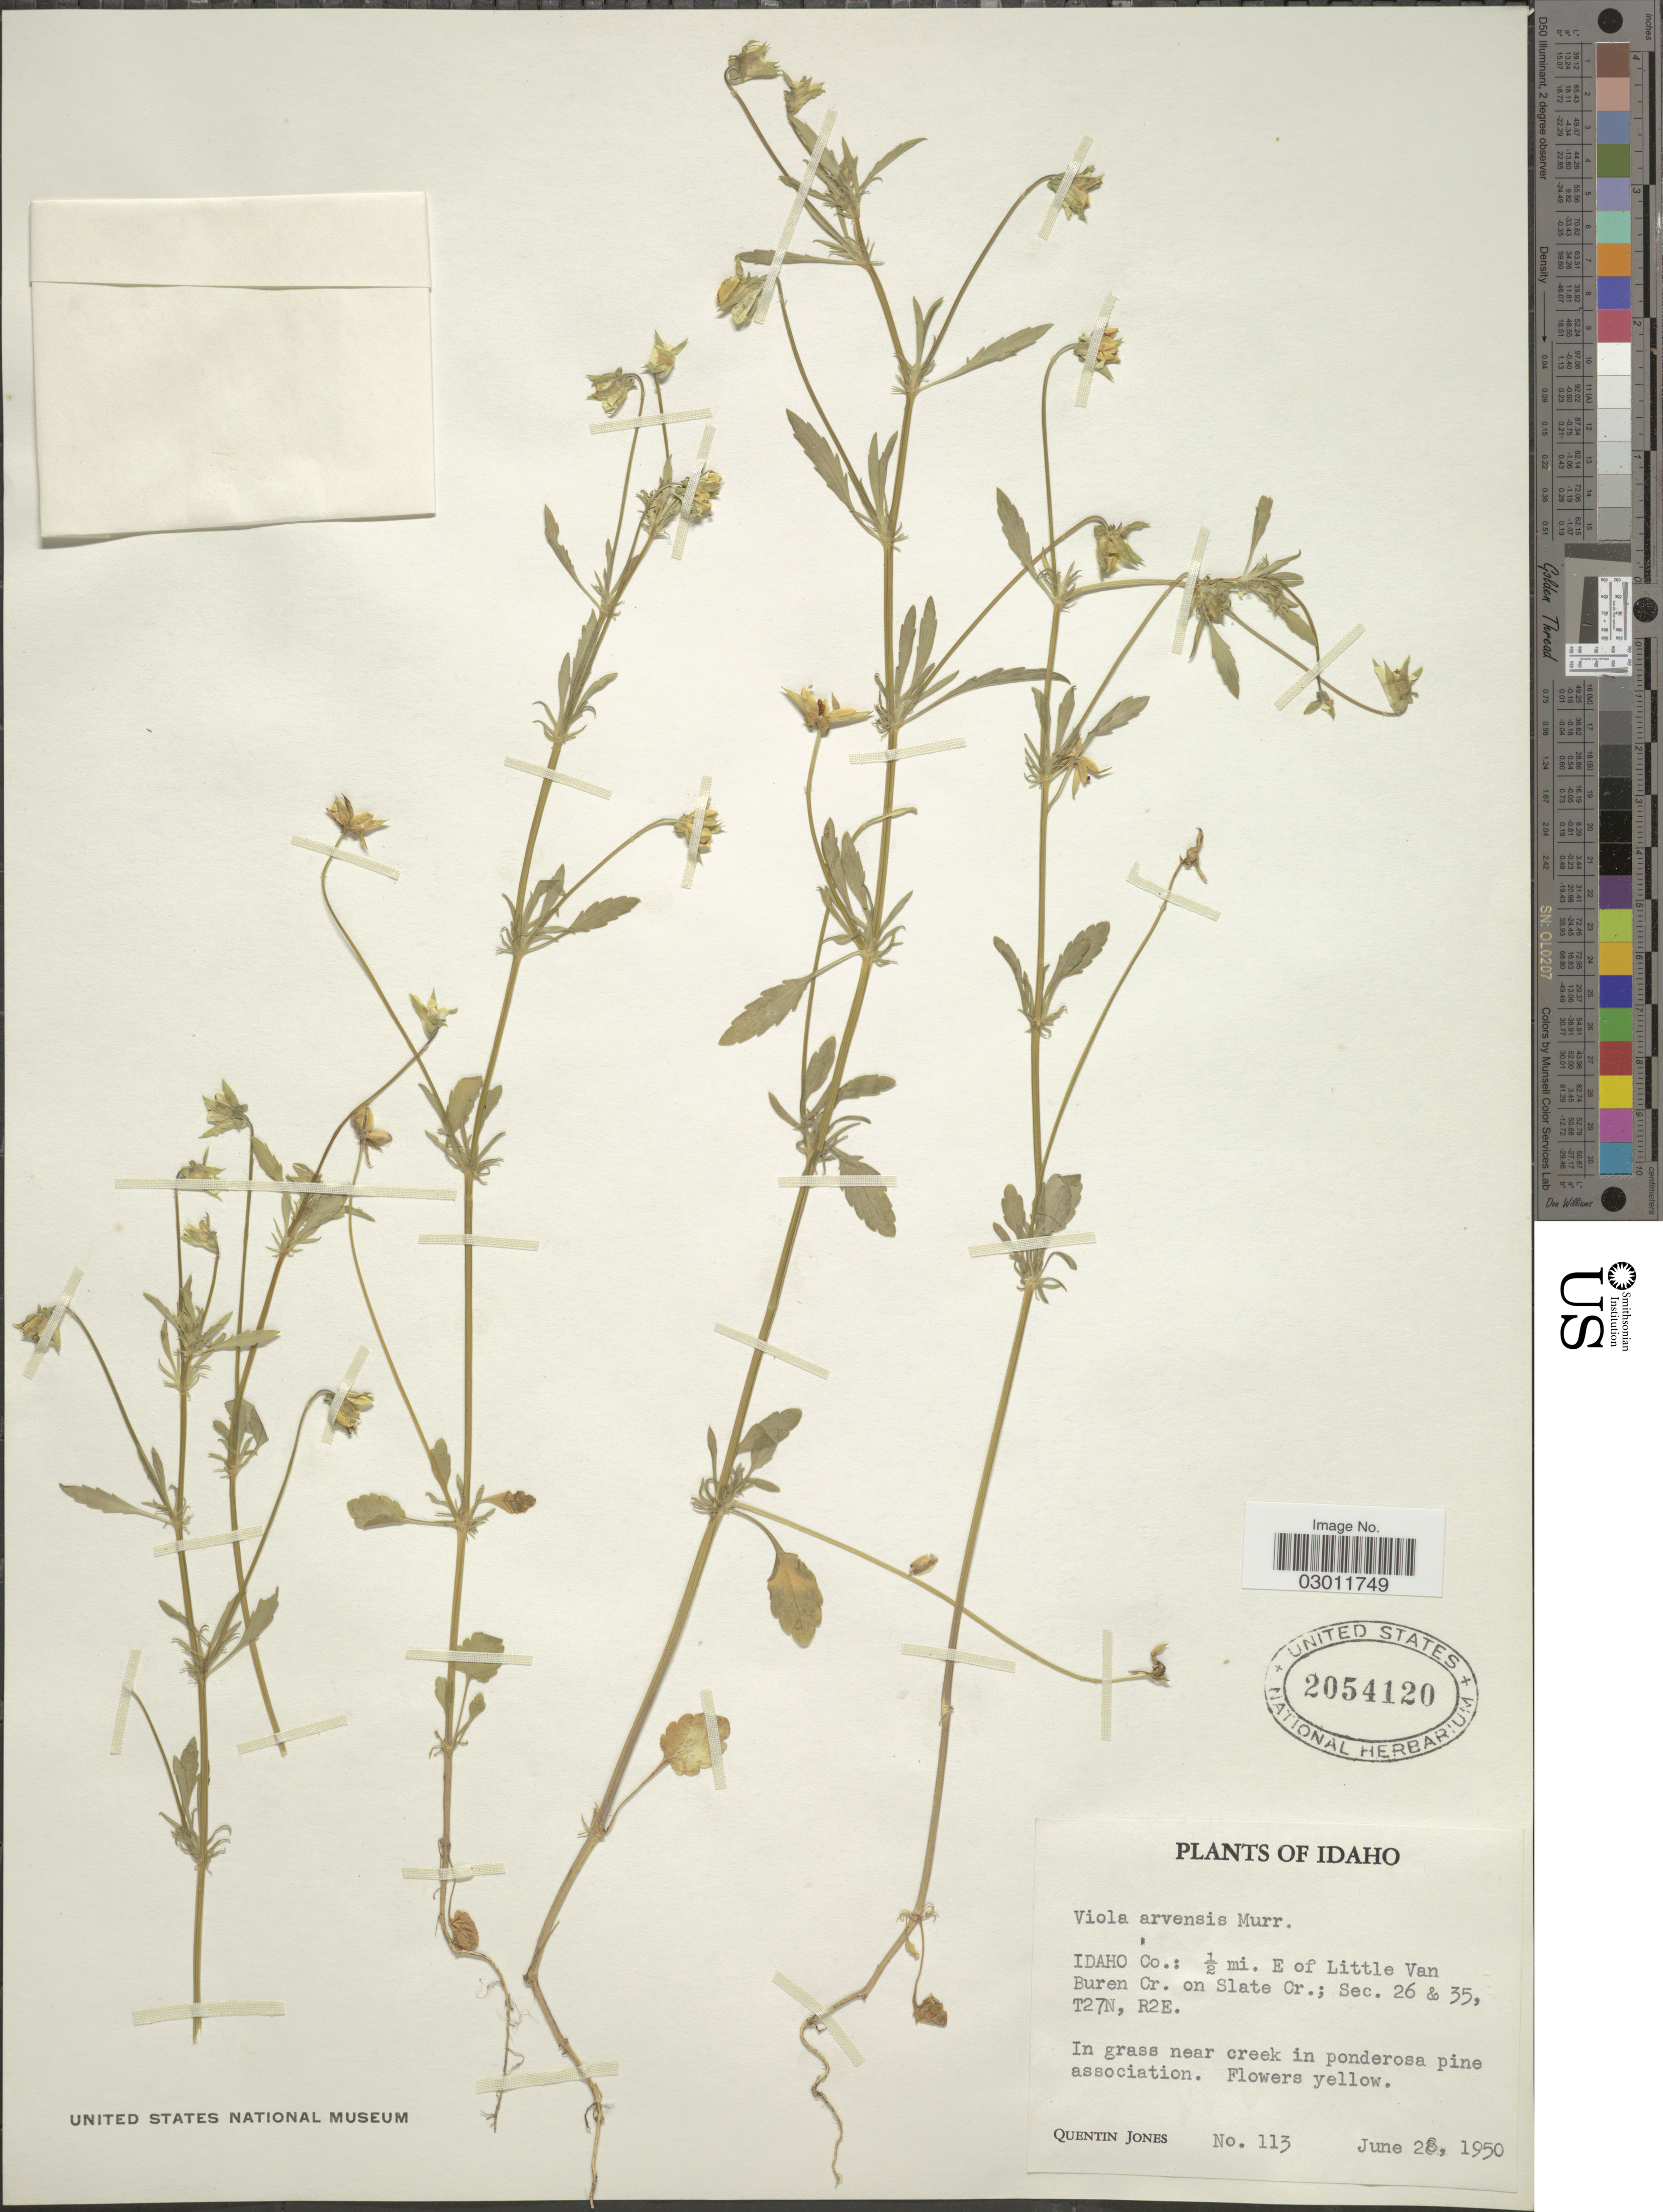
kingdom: Plantae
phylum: Tracheophyta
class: Magnoliopsida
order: Malpighiales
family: Violaceae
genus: Viola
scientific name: Viola arvensis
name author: Murray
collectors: Q. Jones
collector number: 113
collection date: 1950-06-28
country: United States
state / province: Idaho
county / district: Idaho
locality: ½ mi. e of Little Van Buren Cr. on Slate Cr.; Sec. 26 & 35, T27N, R2E.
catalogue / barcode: US 2054120